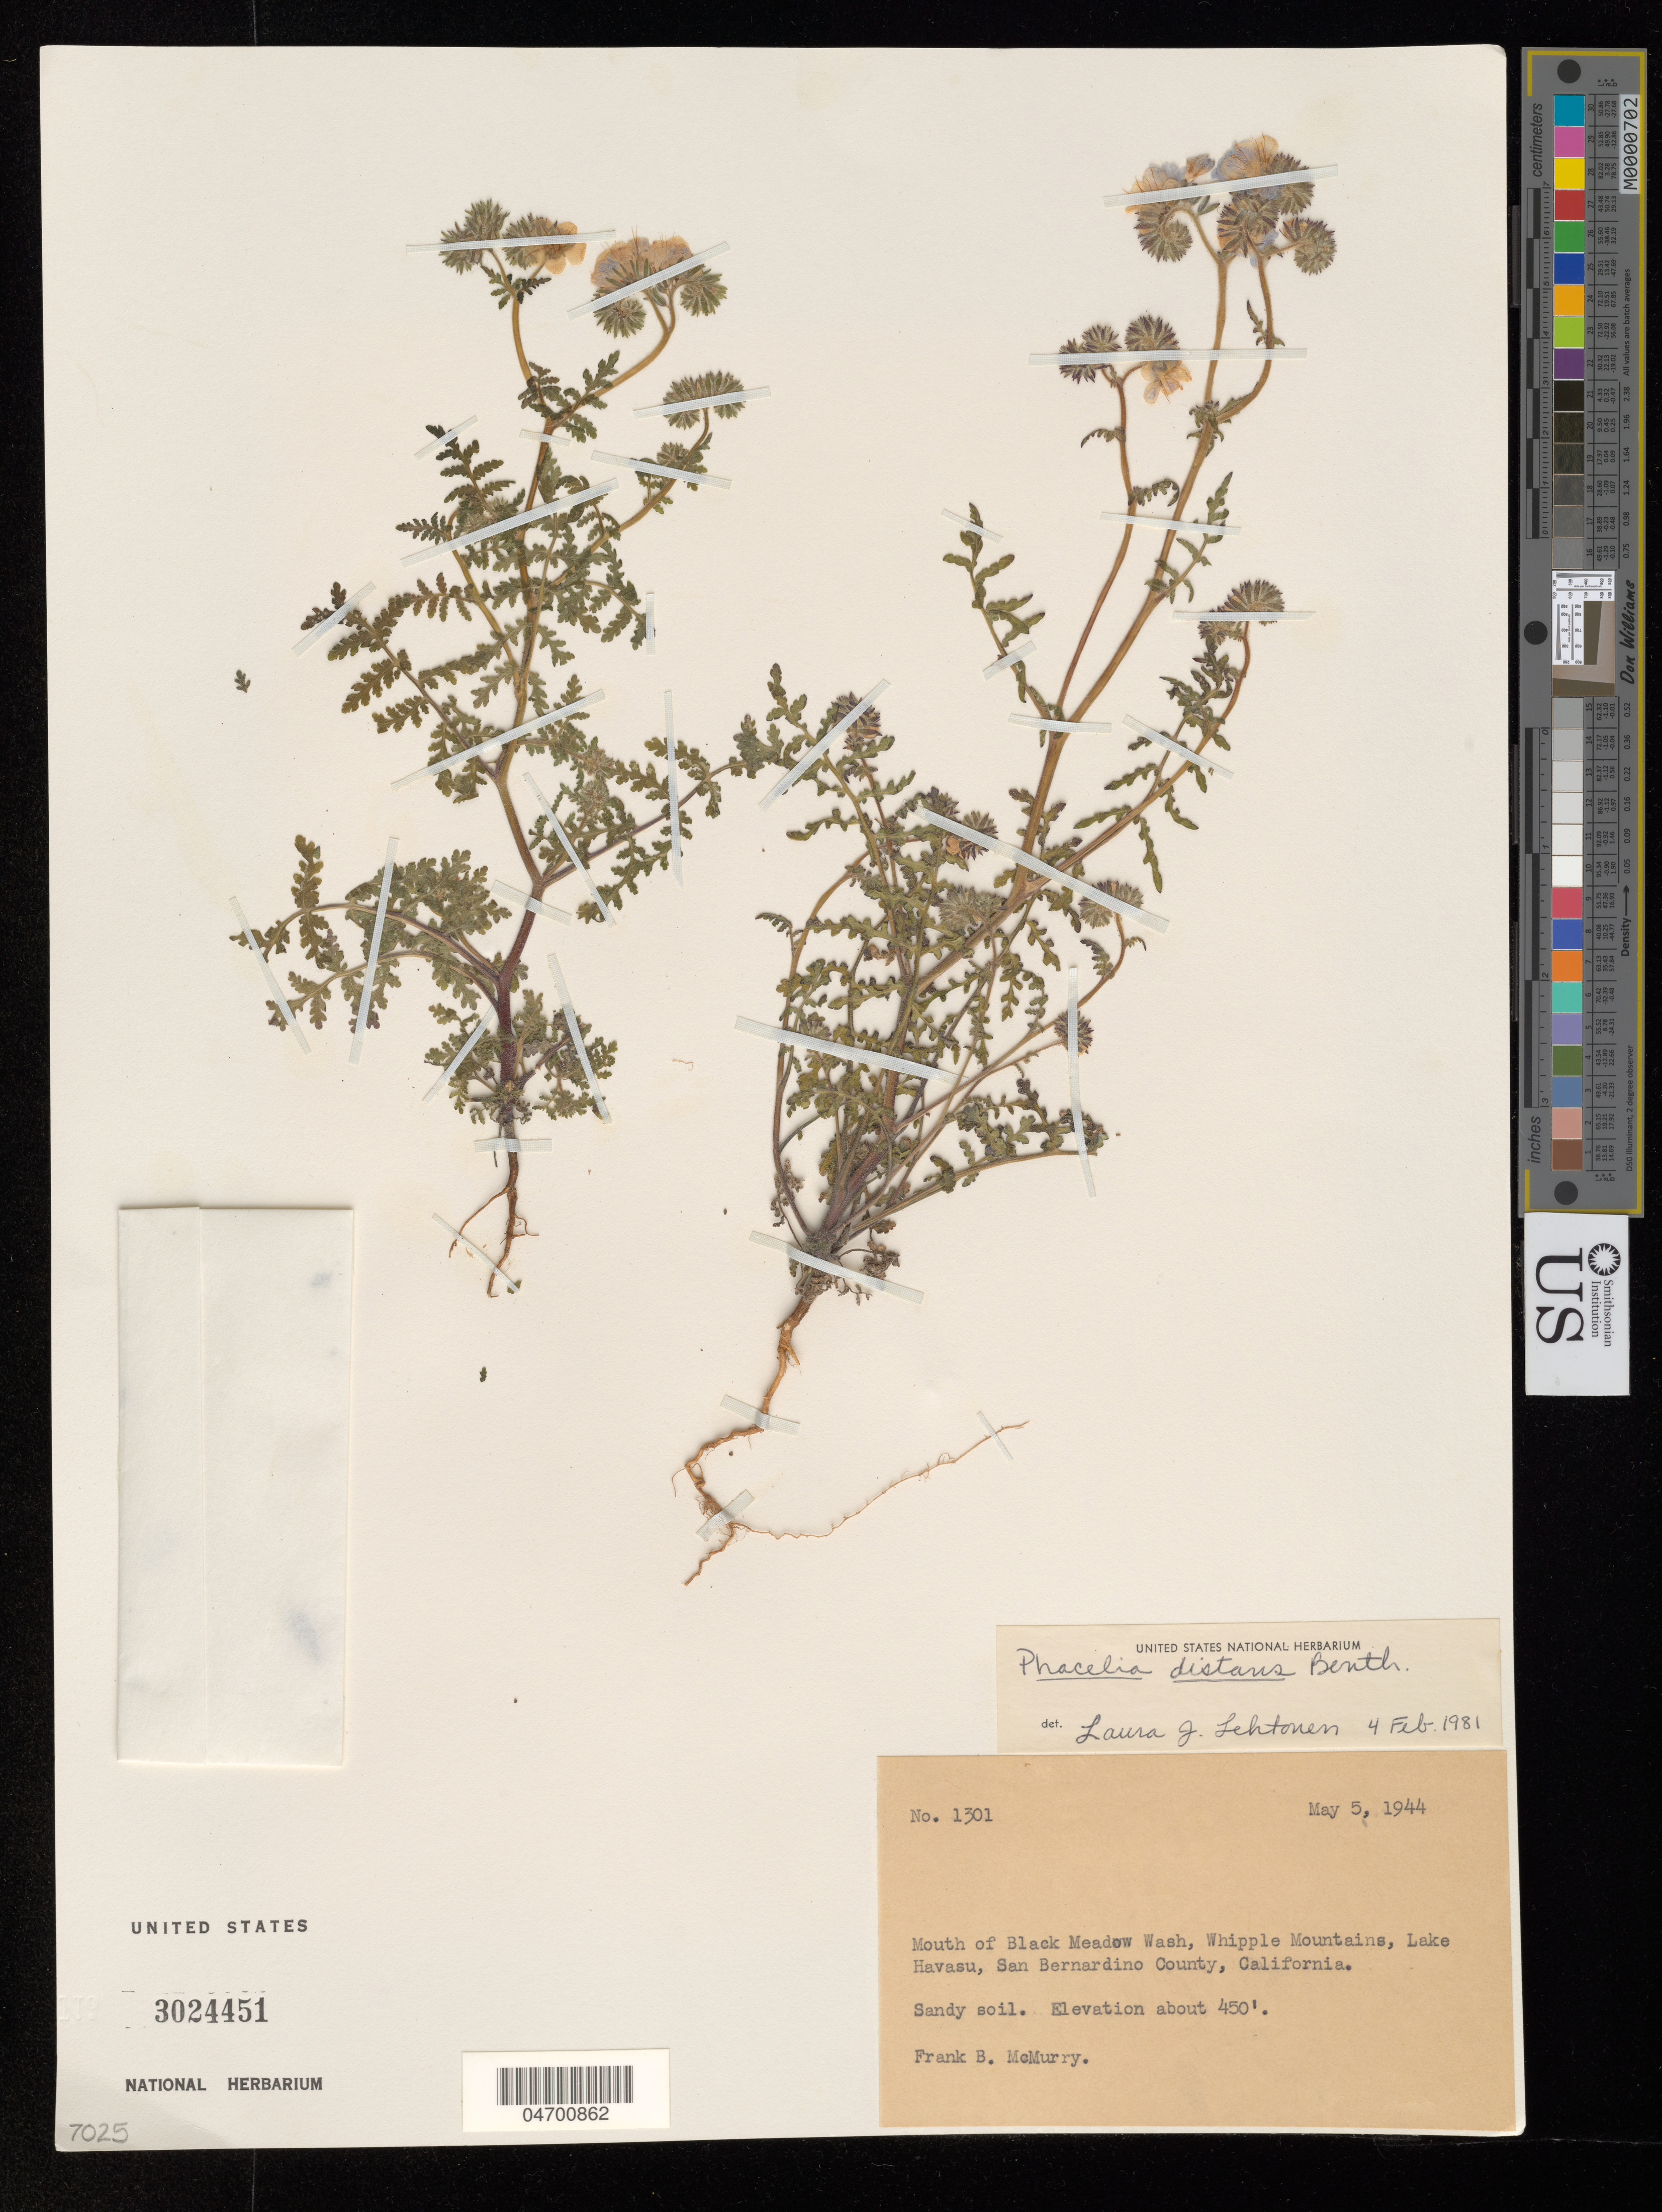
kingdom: Plantae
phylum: Tracheophyta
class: Magnoliopsida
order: Boraginales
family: Hydrophyllaceae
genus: Phacelia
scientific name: Phacelia distans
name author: Benth.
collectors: F. B. McMurry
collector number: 1301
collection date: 1944-05-05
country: United States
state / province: California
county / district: San Bernardino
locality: Mouth of Black Meadow Wash, Whipple Mountains, Lake Havasu, San Bernardino County.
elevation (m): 137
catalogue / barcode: US 3024451